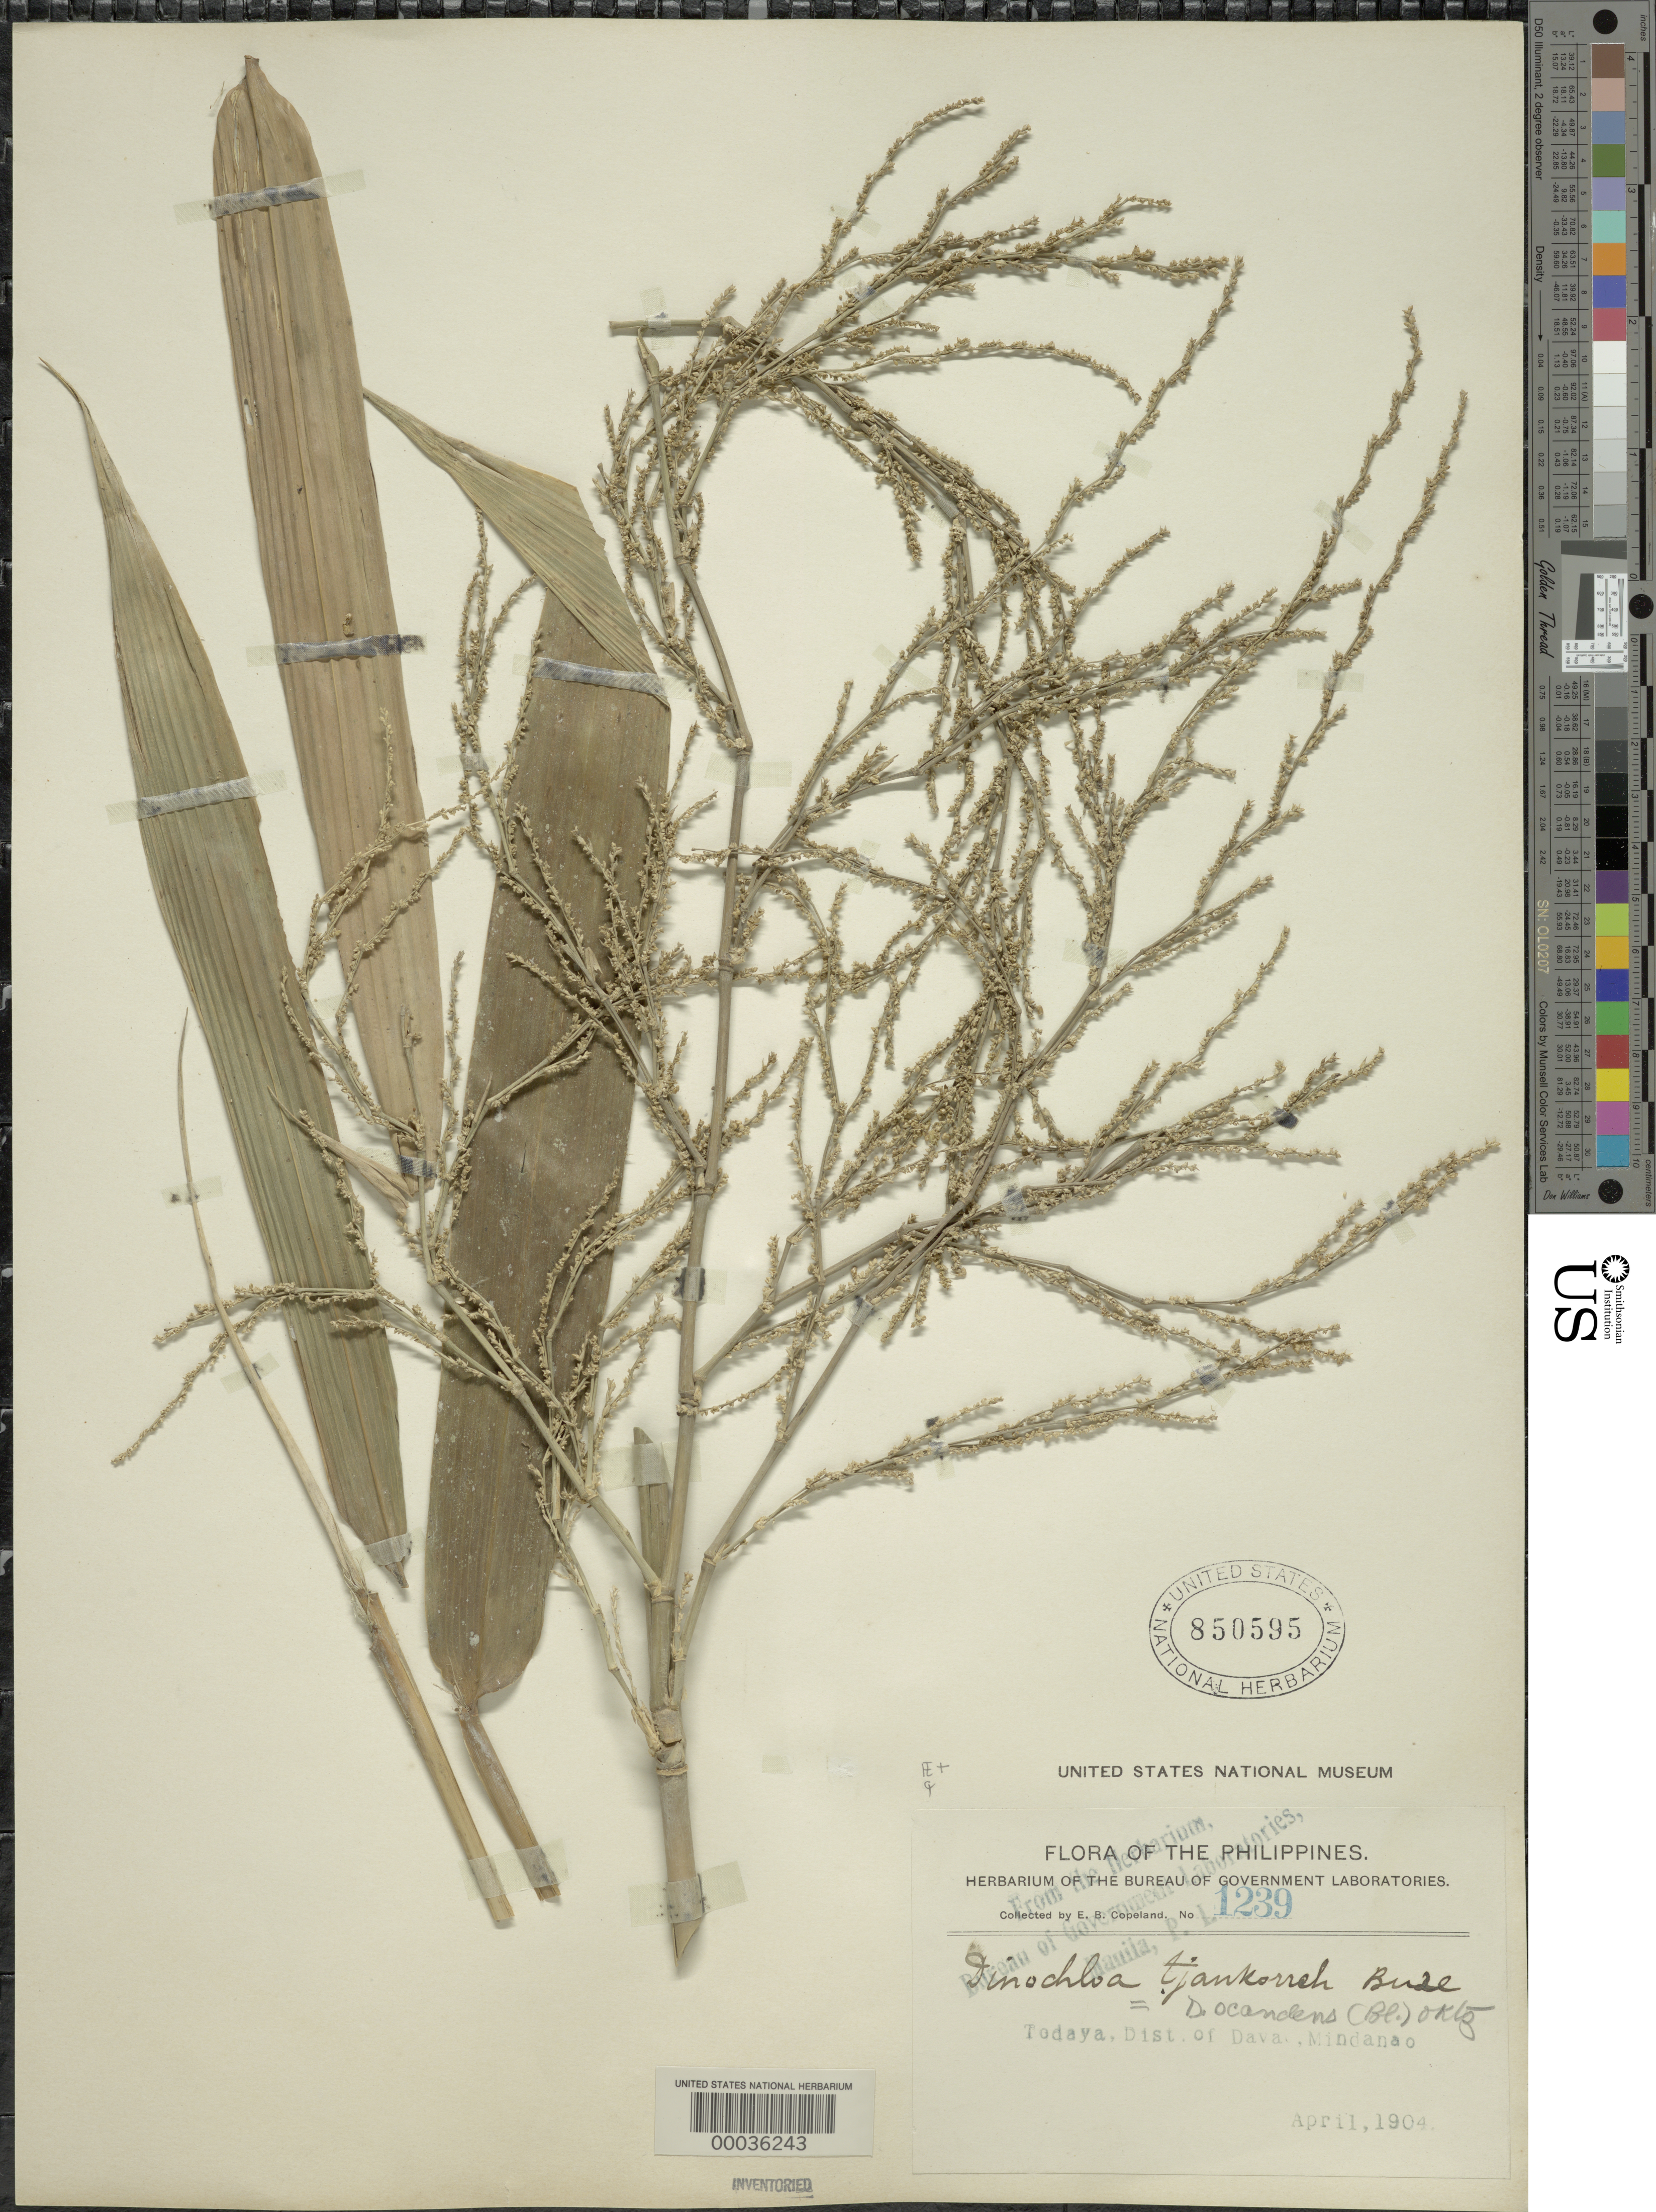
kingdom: Plantae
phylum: Tracheophyta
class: Liliopsida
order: Poales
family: Poaceae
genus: Dinochloa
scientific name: Dinochloa scandens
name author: (Blume ex Nees) Kuntze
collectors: E. B. Copeland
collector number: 1239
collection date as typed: Apr 1904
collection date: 1904-04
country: Philippines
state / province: Davao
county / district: Davao del Norte / Davao del Sur / Davao Oriental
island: Mindanao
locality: Todaya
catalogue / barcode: US 850595